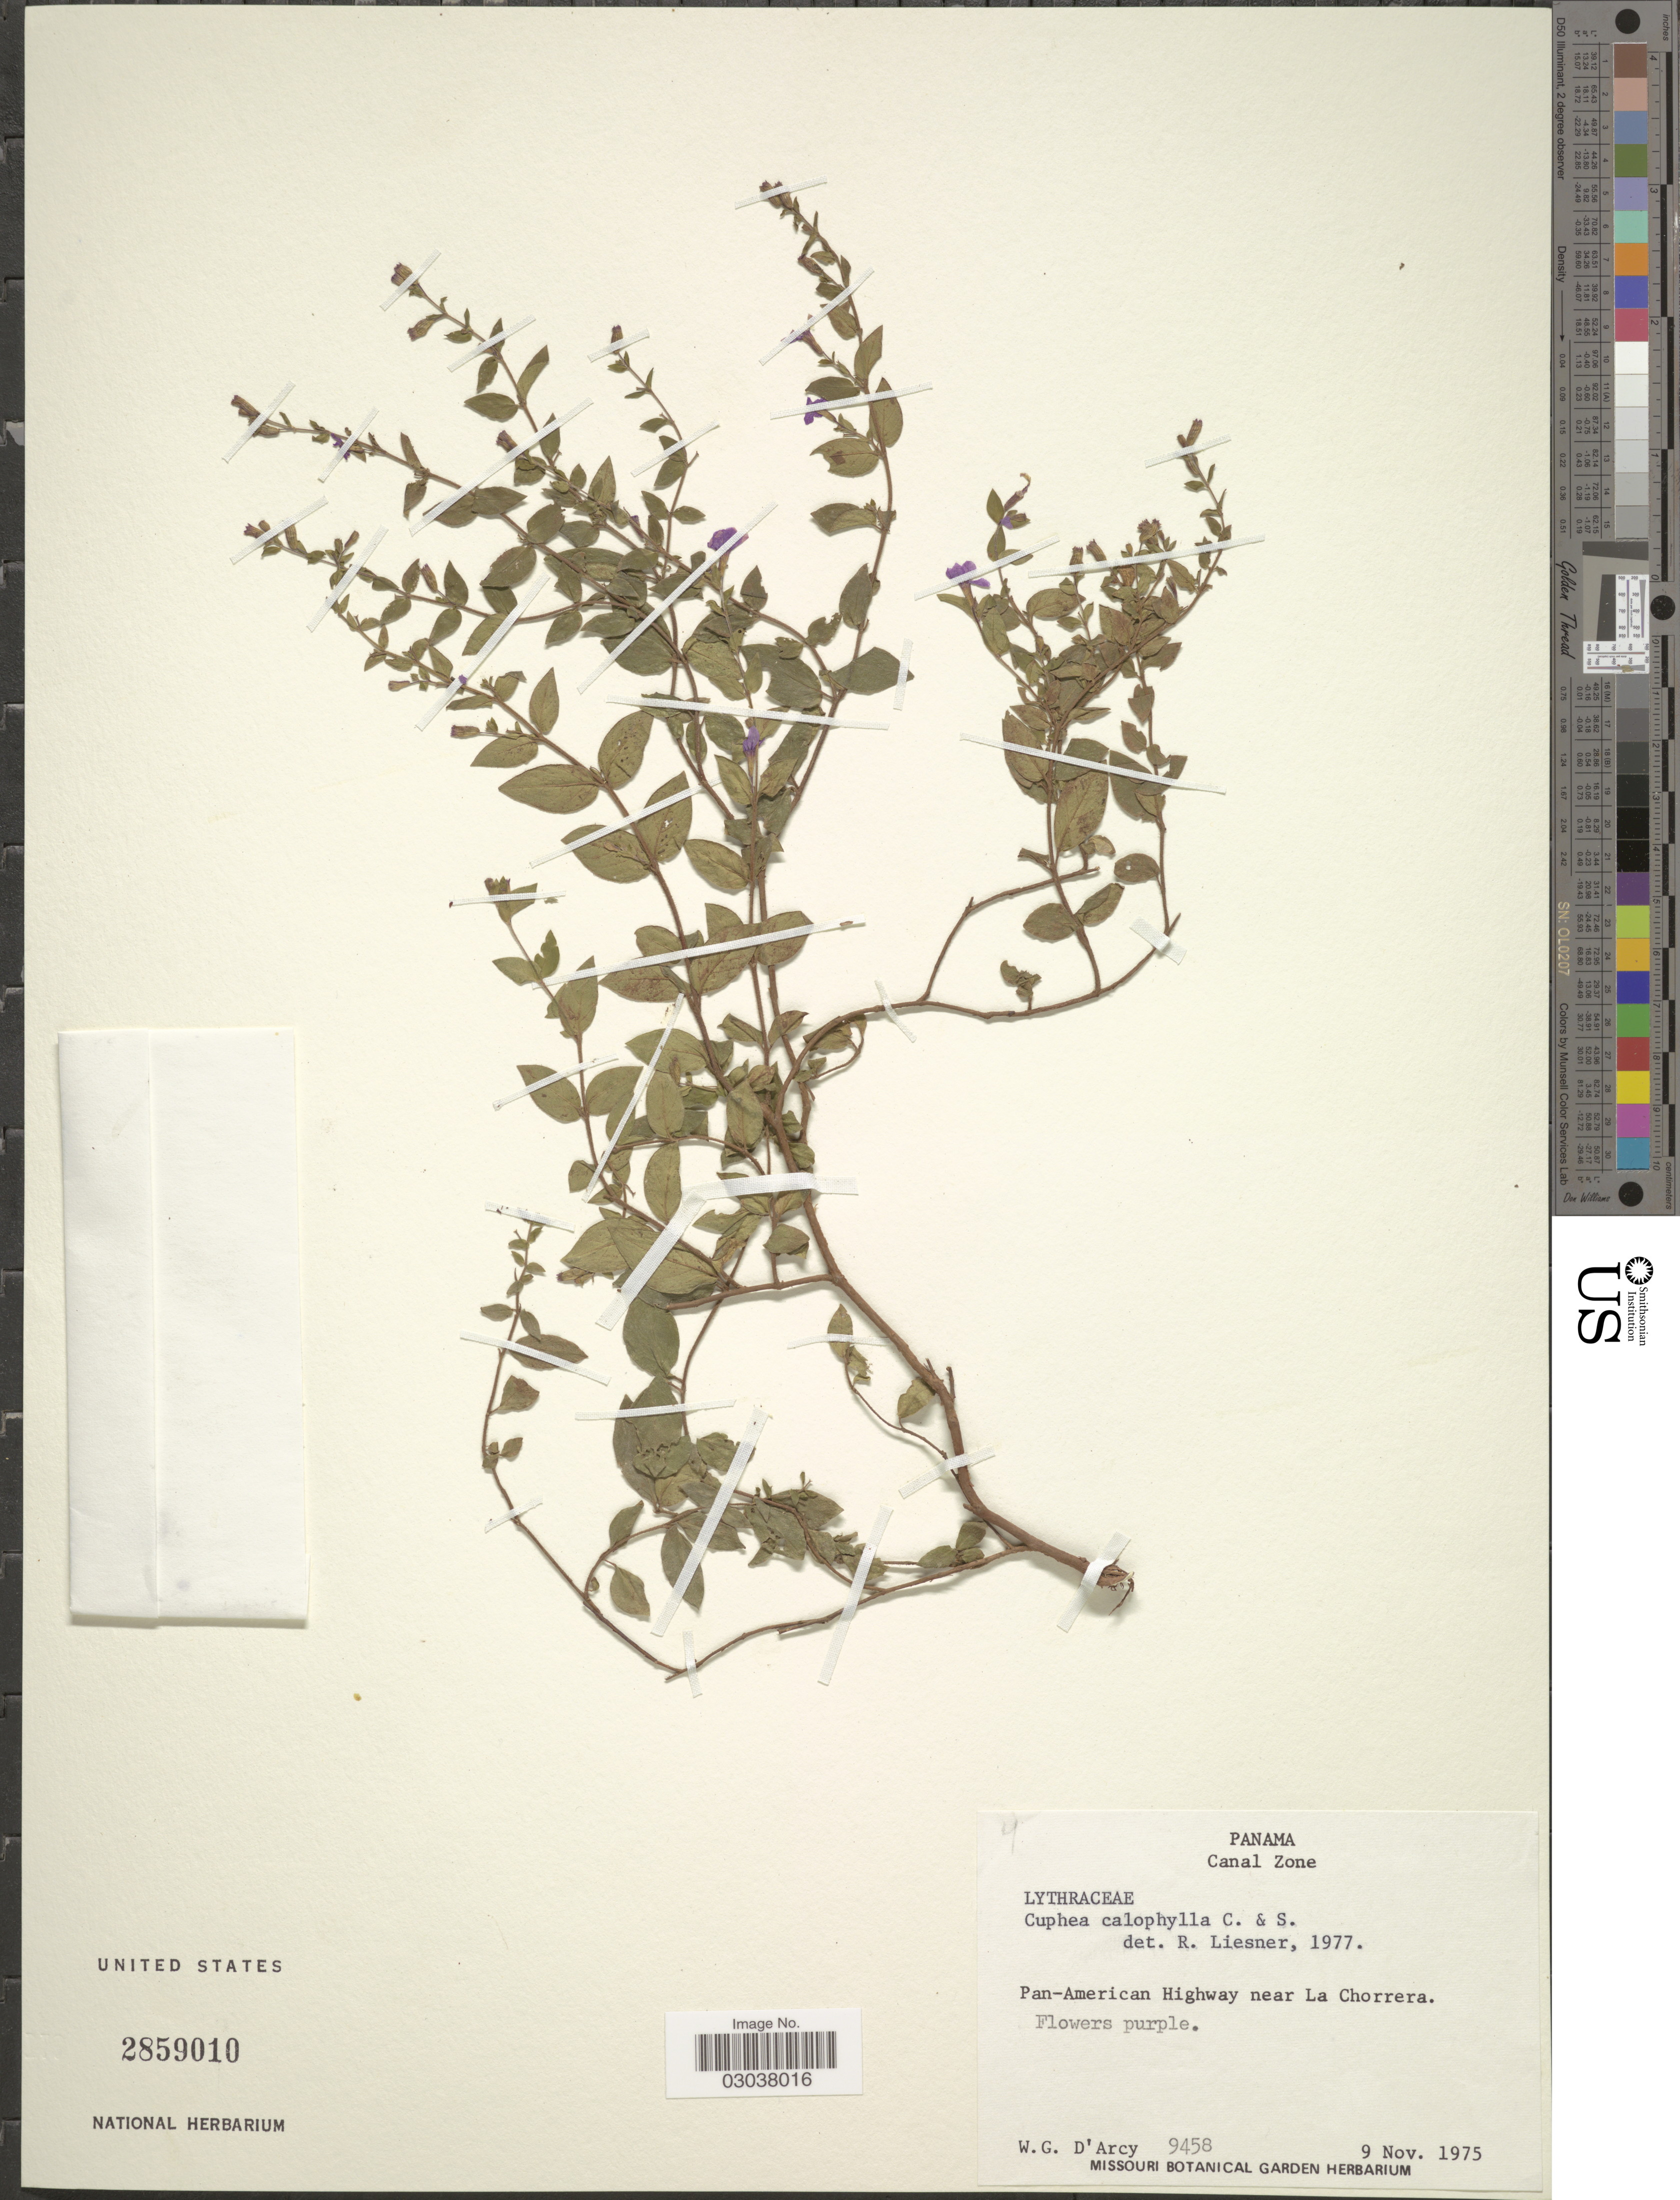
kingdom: Plantae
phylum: Tracheophyta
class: Magnoliopsida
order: Myrtales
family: Lythraceae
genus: Cuphea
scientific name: Cuphea calophylla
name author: Cham. & Schltdl.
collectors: W. G. D'Arcy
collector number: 9458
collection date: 1975-11-09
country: Panama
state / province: Colón / Panamá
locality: Canal Zone. Pan-American Highway near La Chorrera.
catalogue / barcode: US 2859010